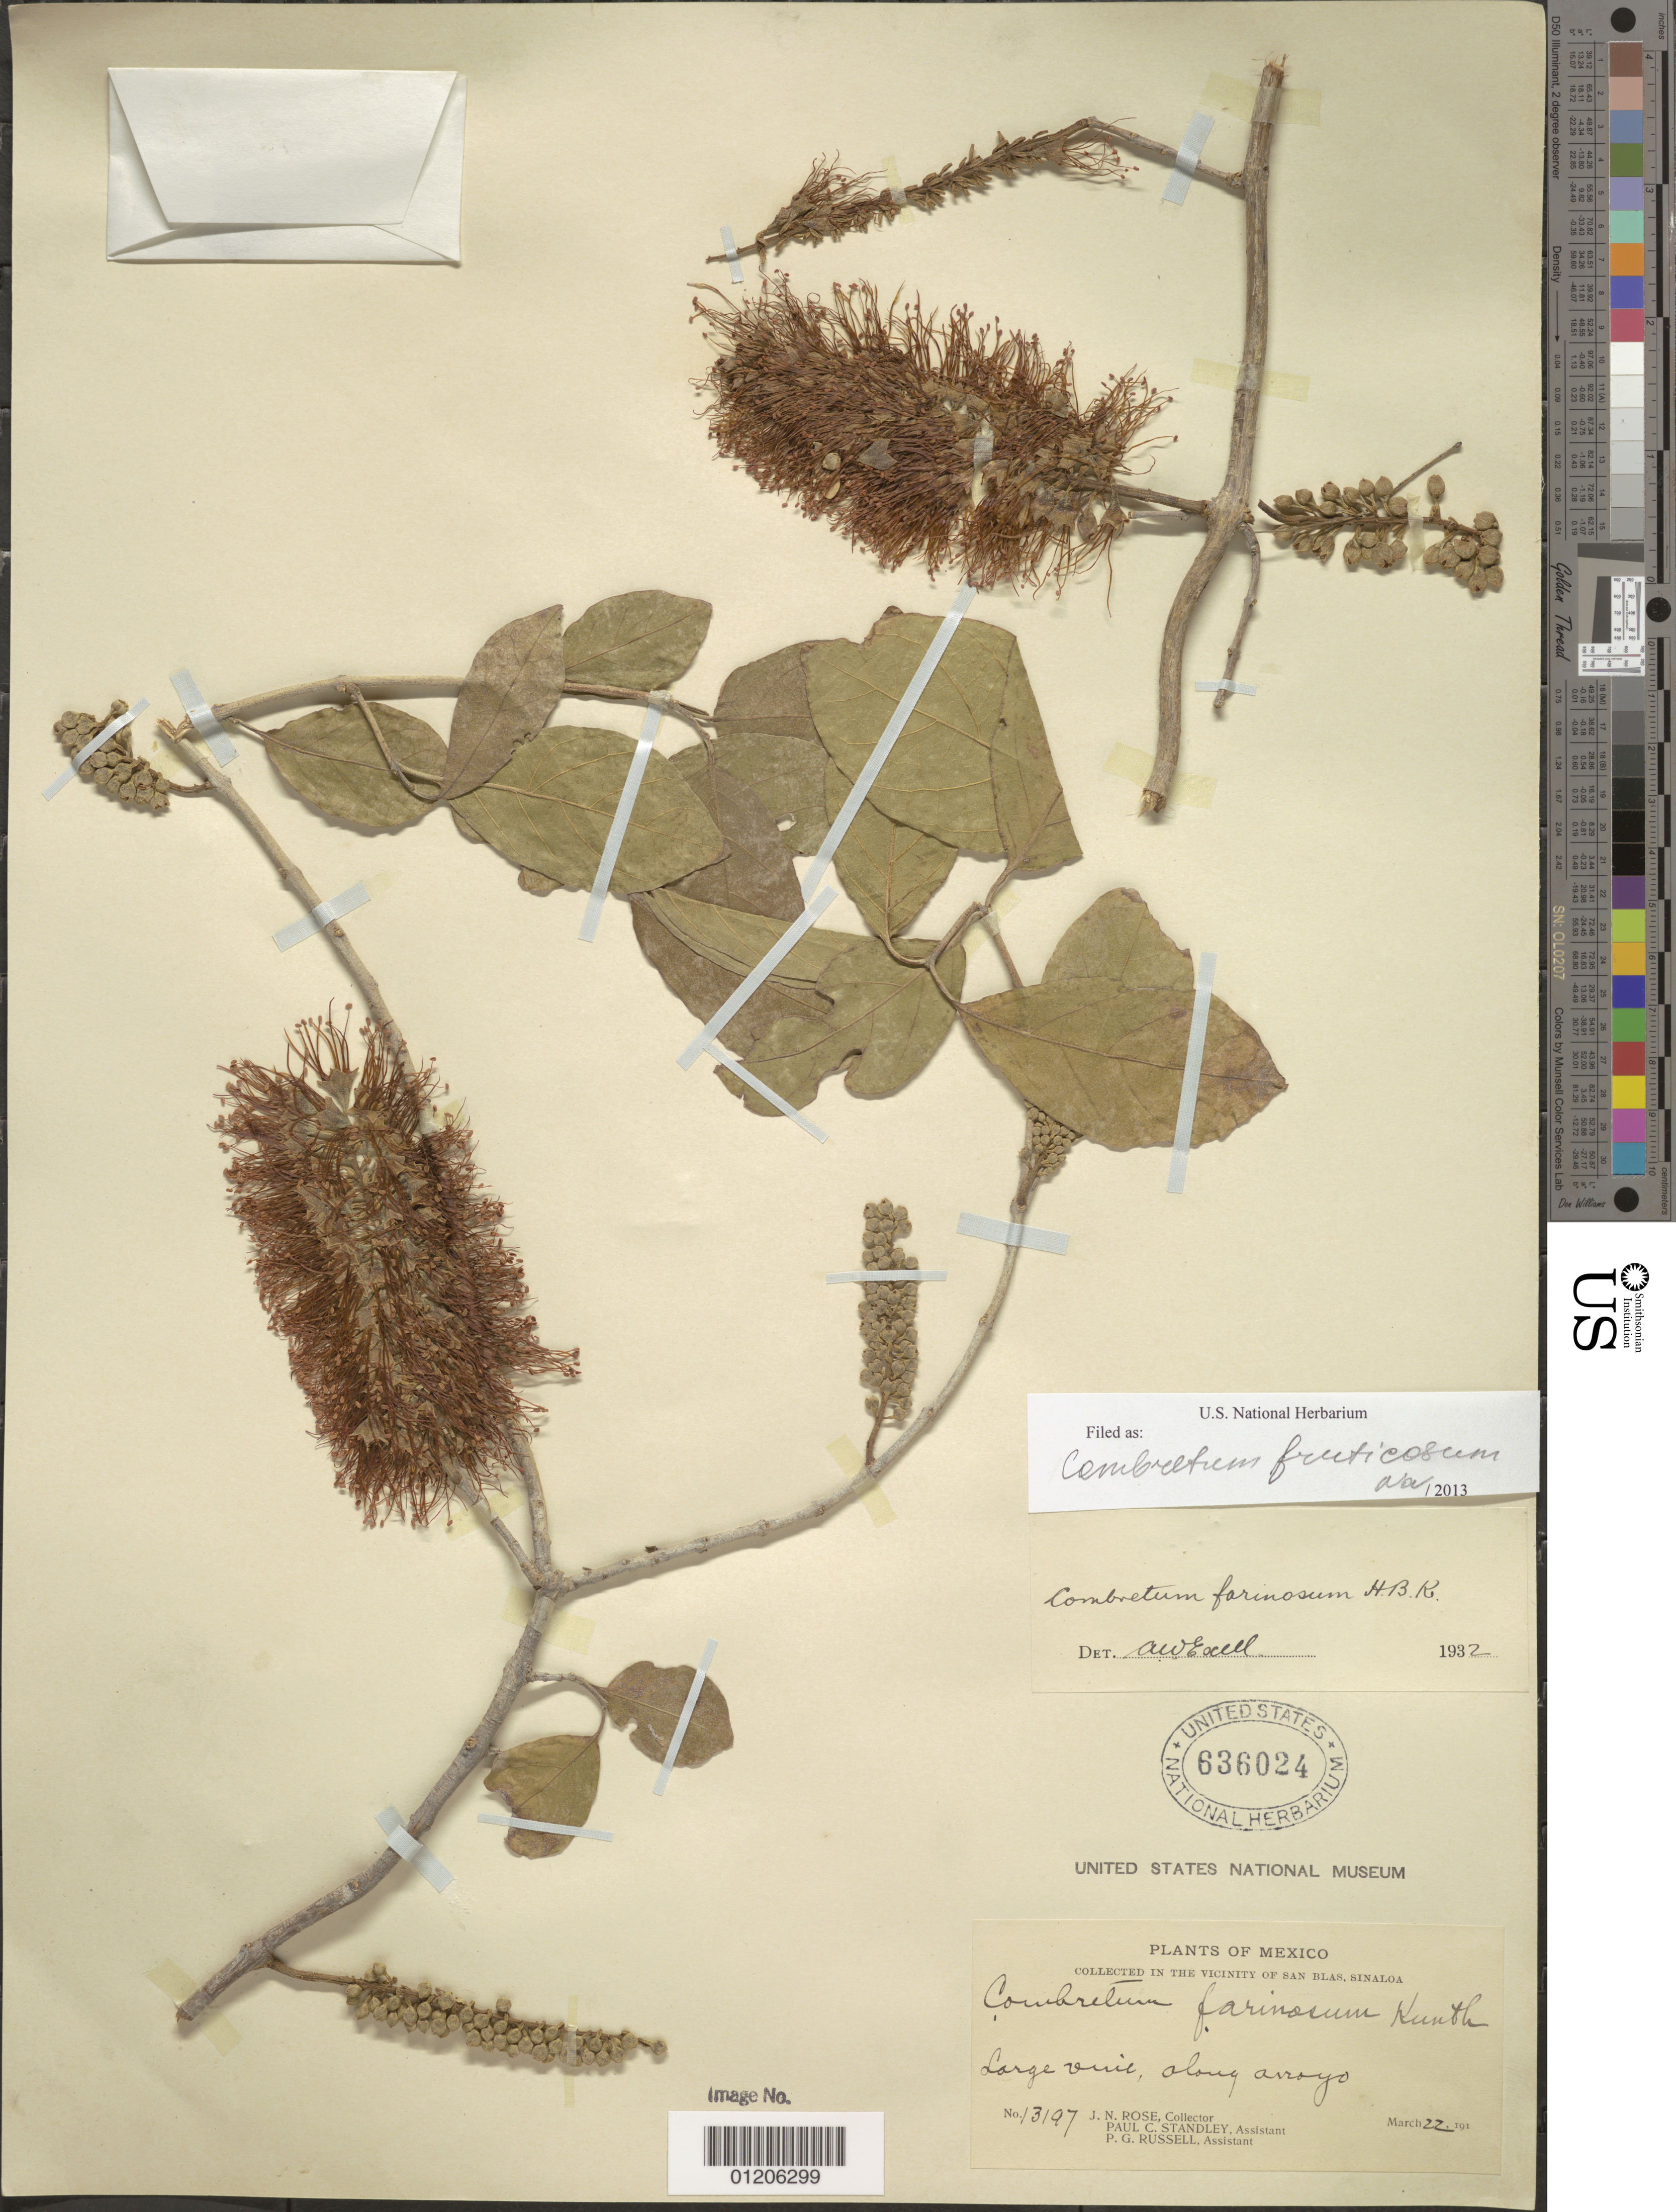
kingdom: Plantae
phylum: Tracheophyta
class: Magnoliopsida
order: Myrtales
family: Combretaceae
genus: Combretum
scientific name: Combretum fruticosum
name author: (Loefl.) Stuntz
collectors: J. N. Rose, P. C. Standley & P. G. Russell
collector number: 13197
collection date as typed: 22 Mar 191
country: Mexico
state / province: Sinaloa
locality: in the Vicinity of San Blas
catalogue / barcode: US 636024